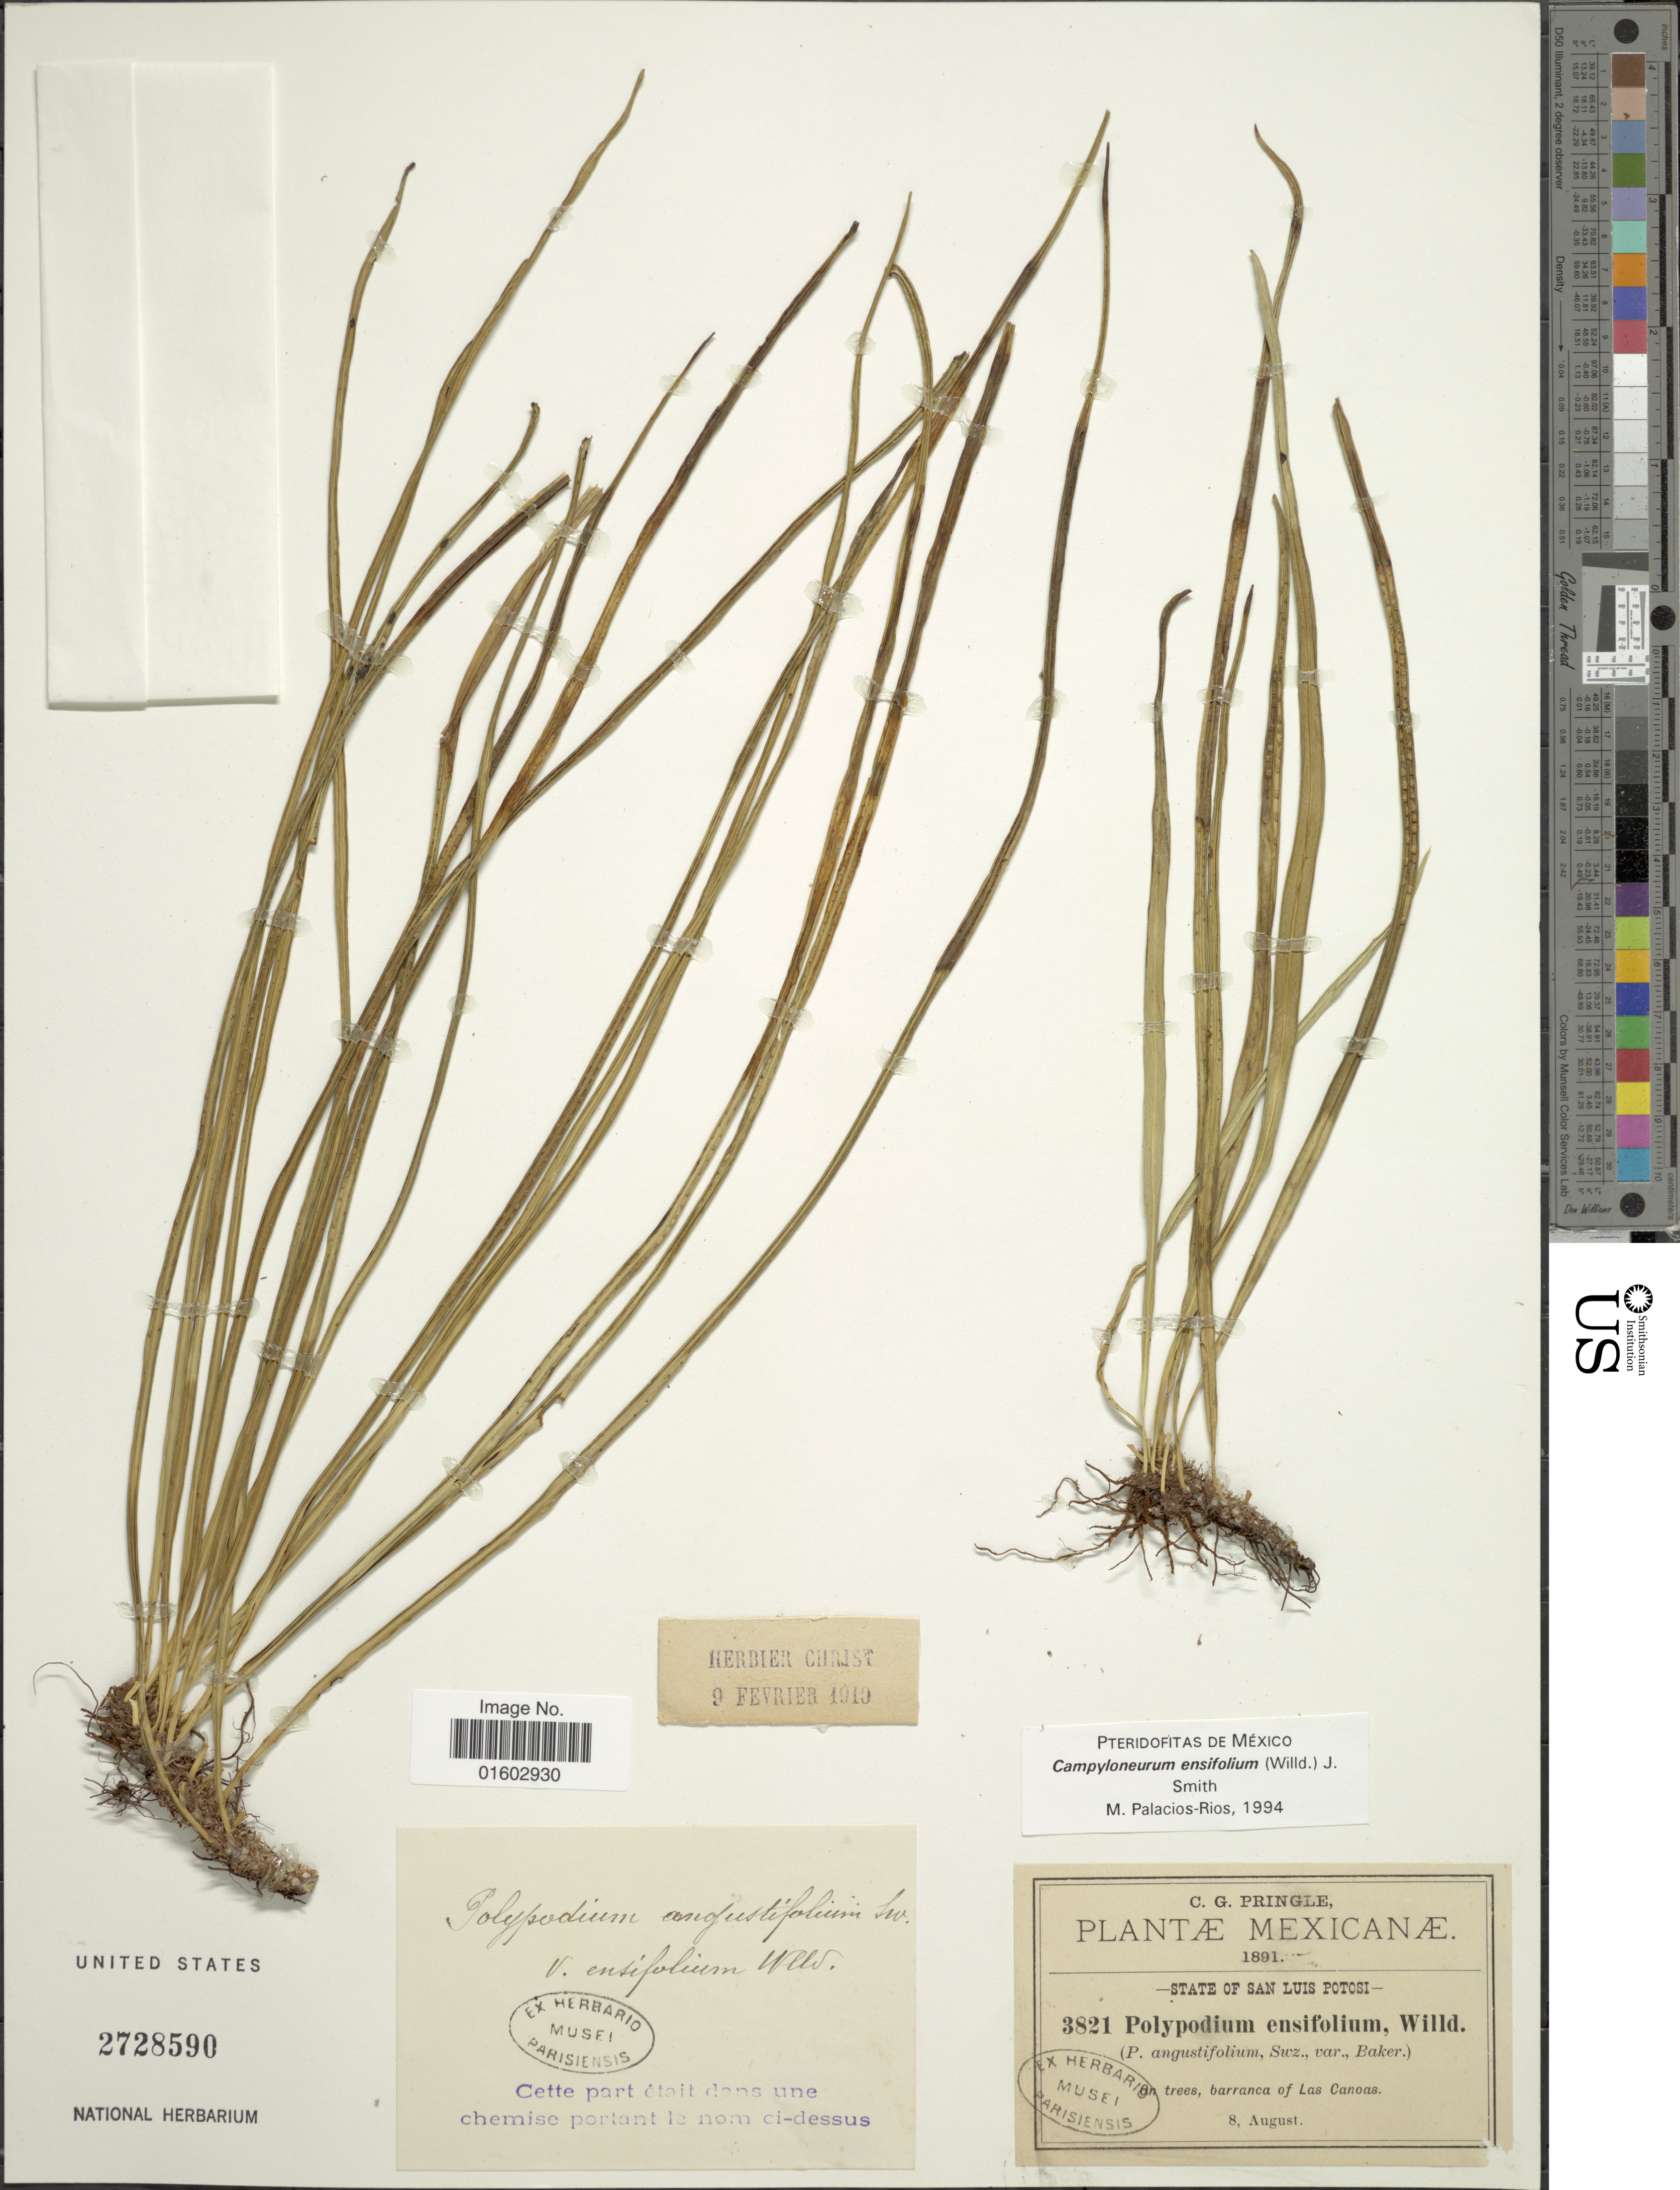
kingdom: Plantae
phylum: Tracheophyta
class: Polypodiopsida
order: Polypodiales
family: Polypodiaceae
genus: Campyloneurum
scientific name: Campyloneurum angustifolium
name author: (Sw.) Fée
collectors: C. G. Pringle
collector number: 3821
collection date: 1891-08-08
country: Mexico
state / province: San Luis Potosí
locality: State of San Luis, barranca of Las Canoas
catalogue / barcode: US 2728590